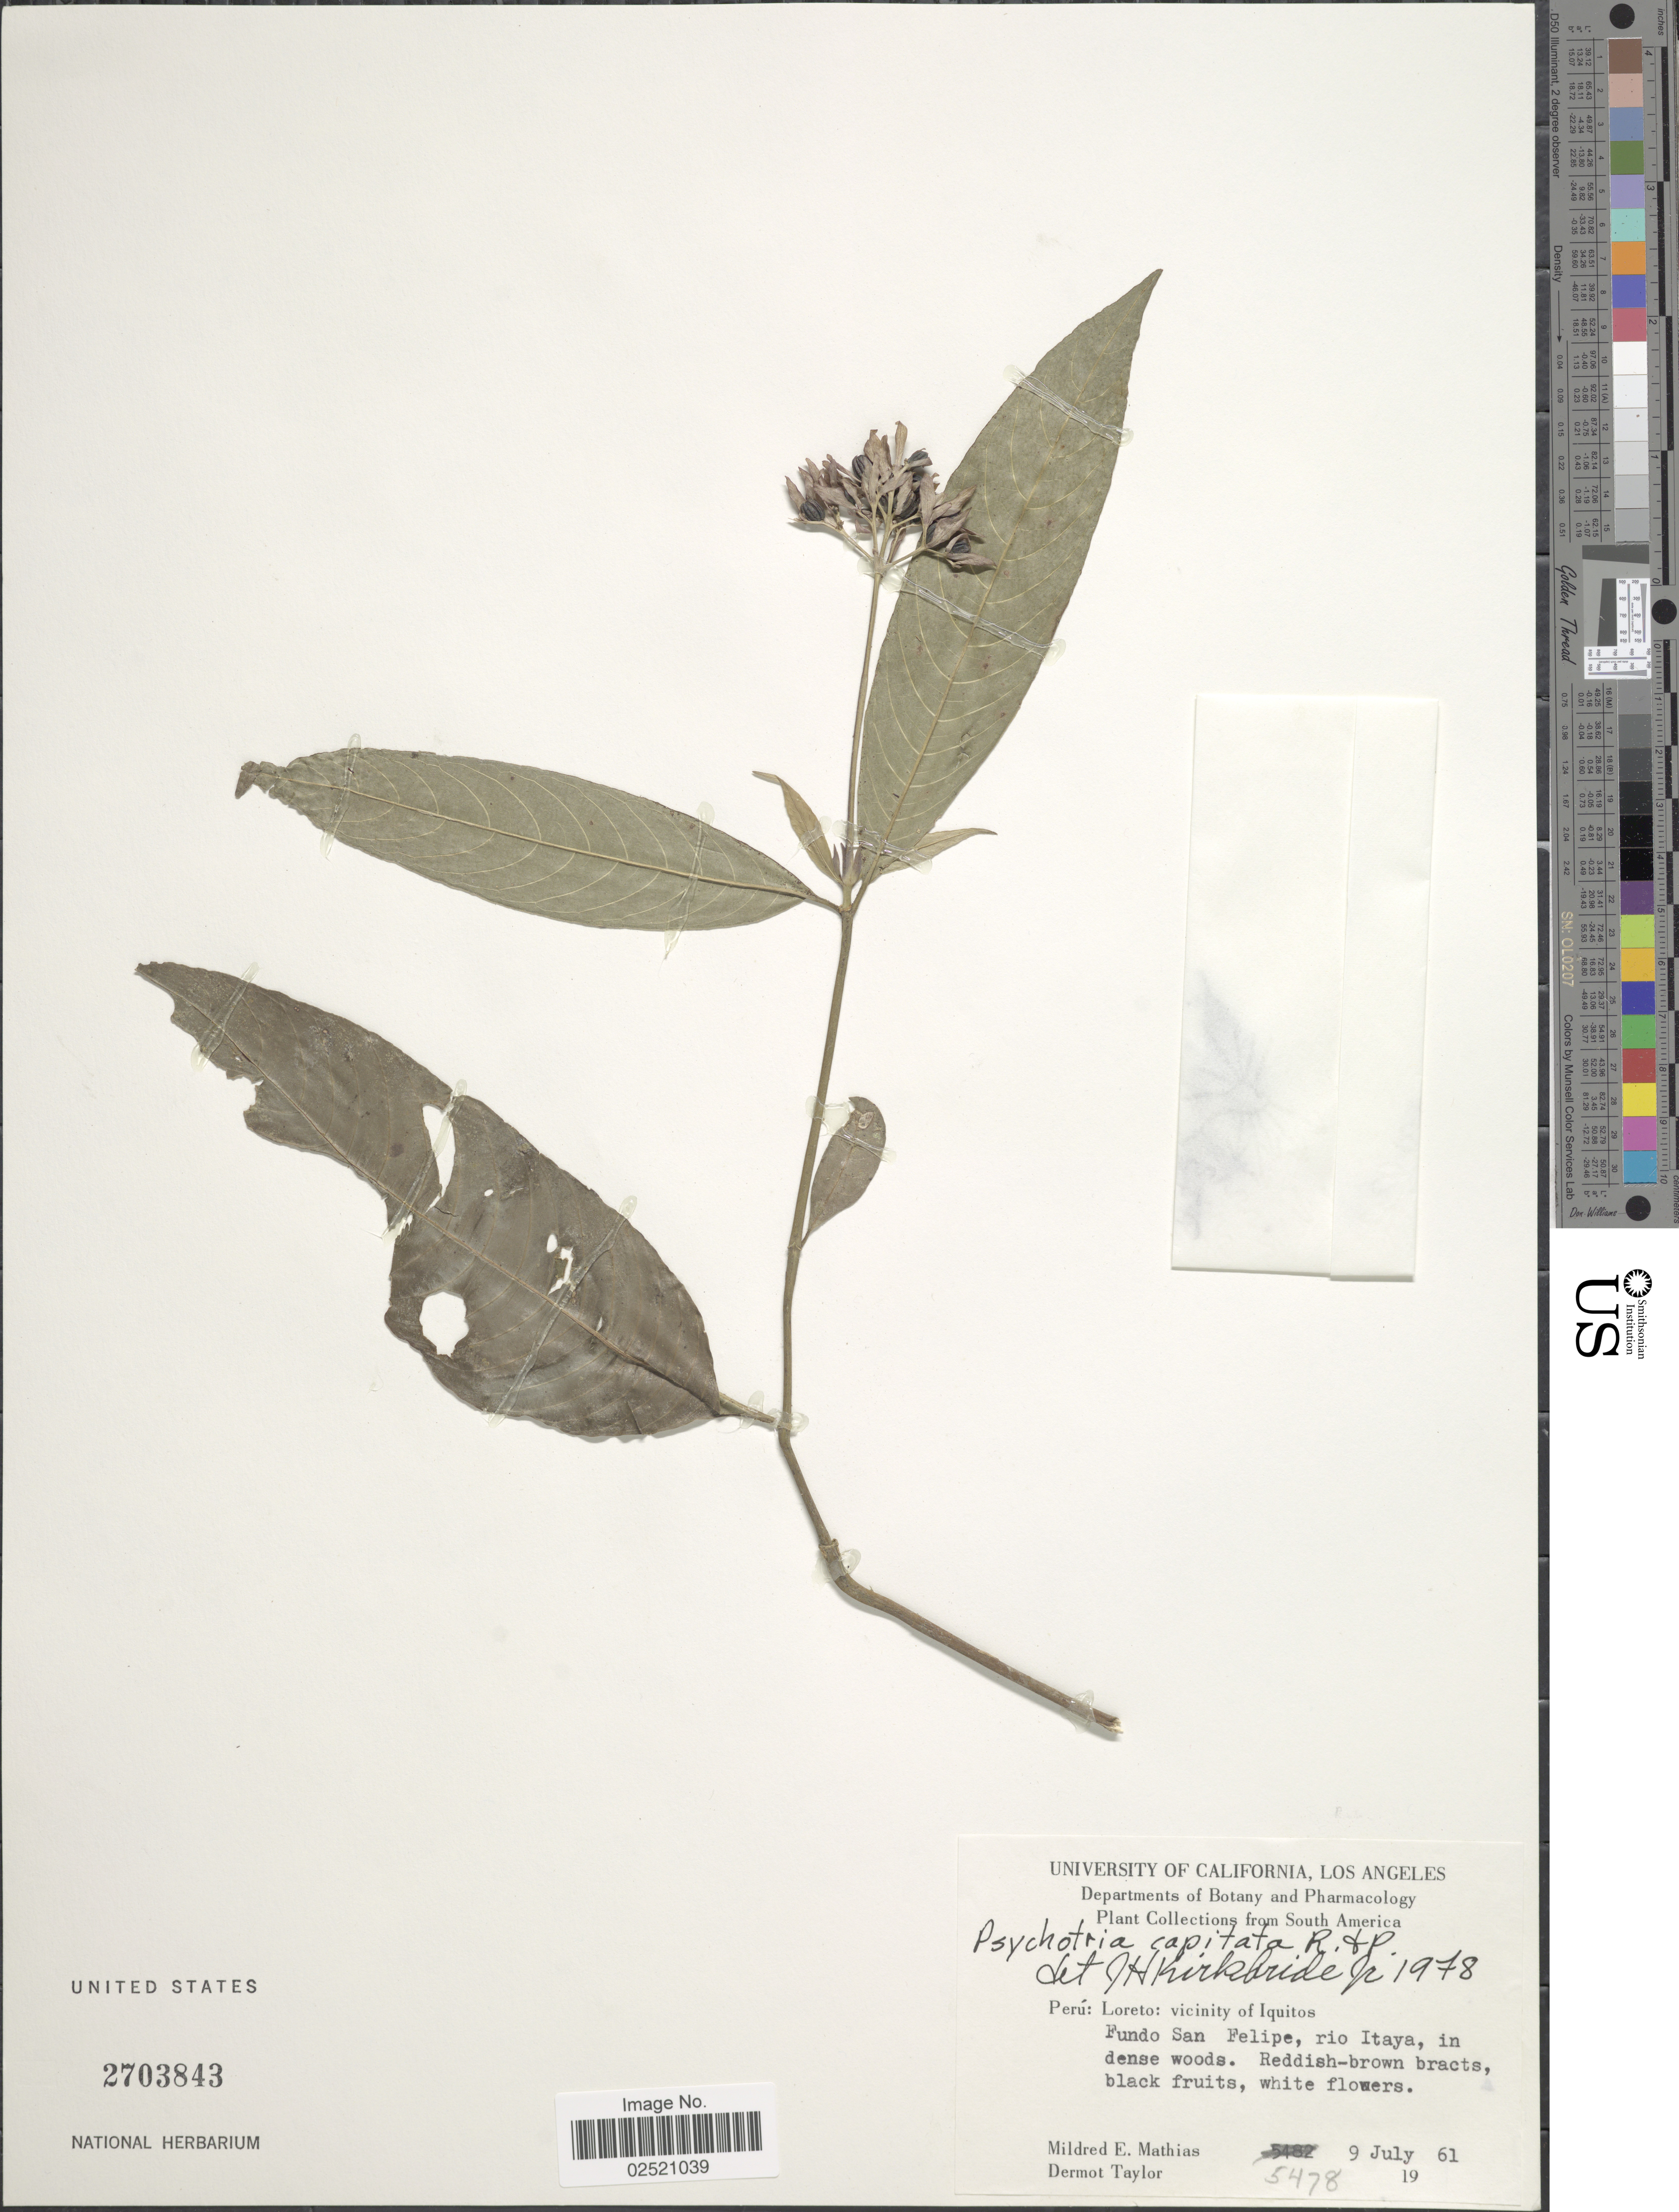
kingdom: Plantae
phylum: Tracheophyta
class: Magnoliopsida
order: Gentianales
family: Rubiaceae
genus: Psychotria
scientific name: Psychotria capitata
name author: Ruiz & Pav.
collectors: M. E. Mathias & D. Taylor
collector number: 5487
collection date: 1961-07-09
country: Peru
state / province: Loreto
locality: Vicinity of Iquitos, Fundo San Felipe, rio Itaya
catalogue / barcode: US 2703843